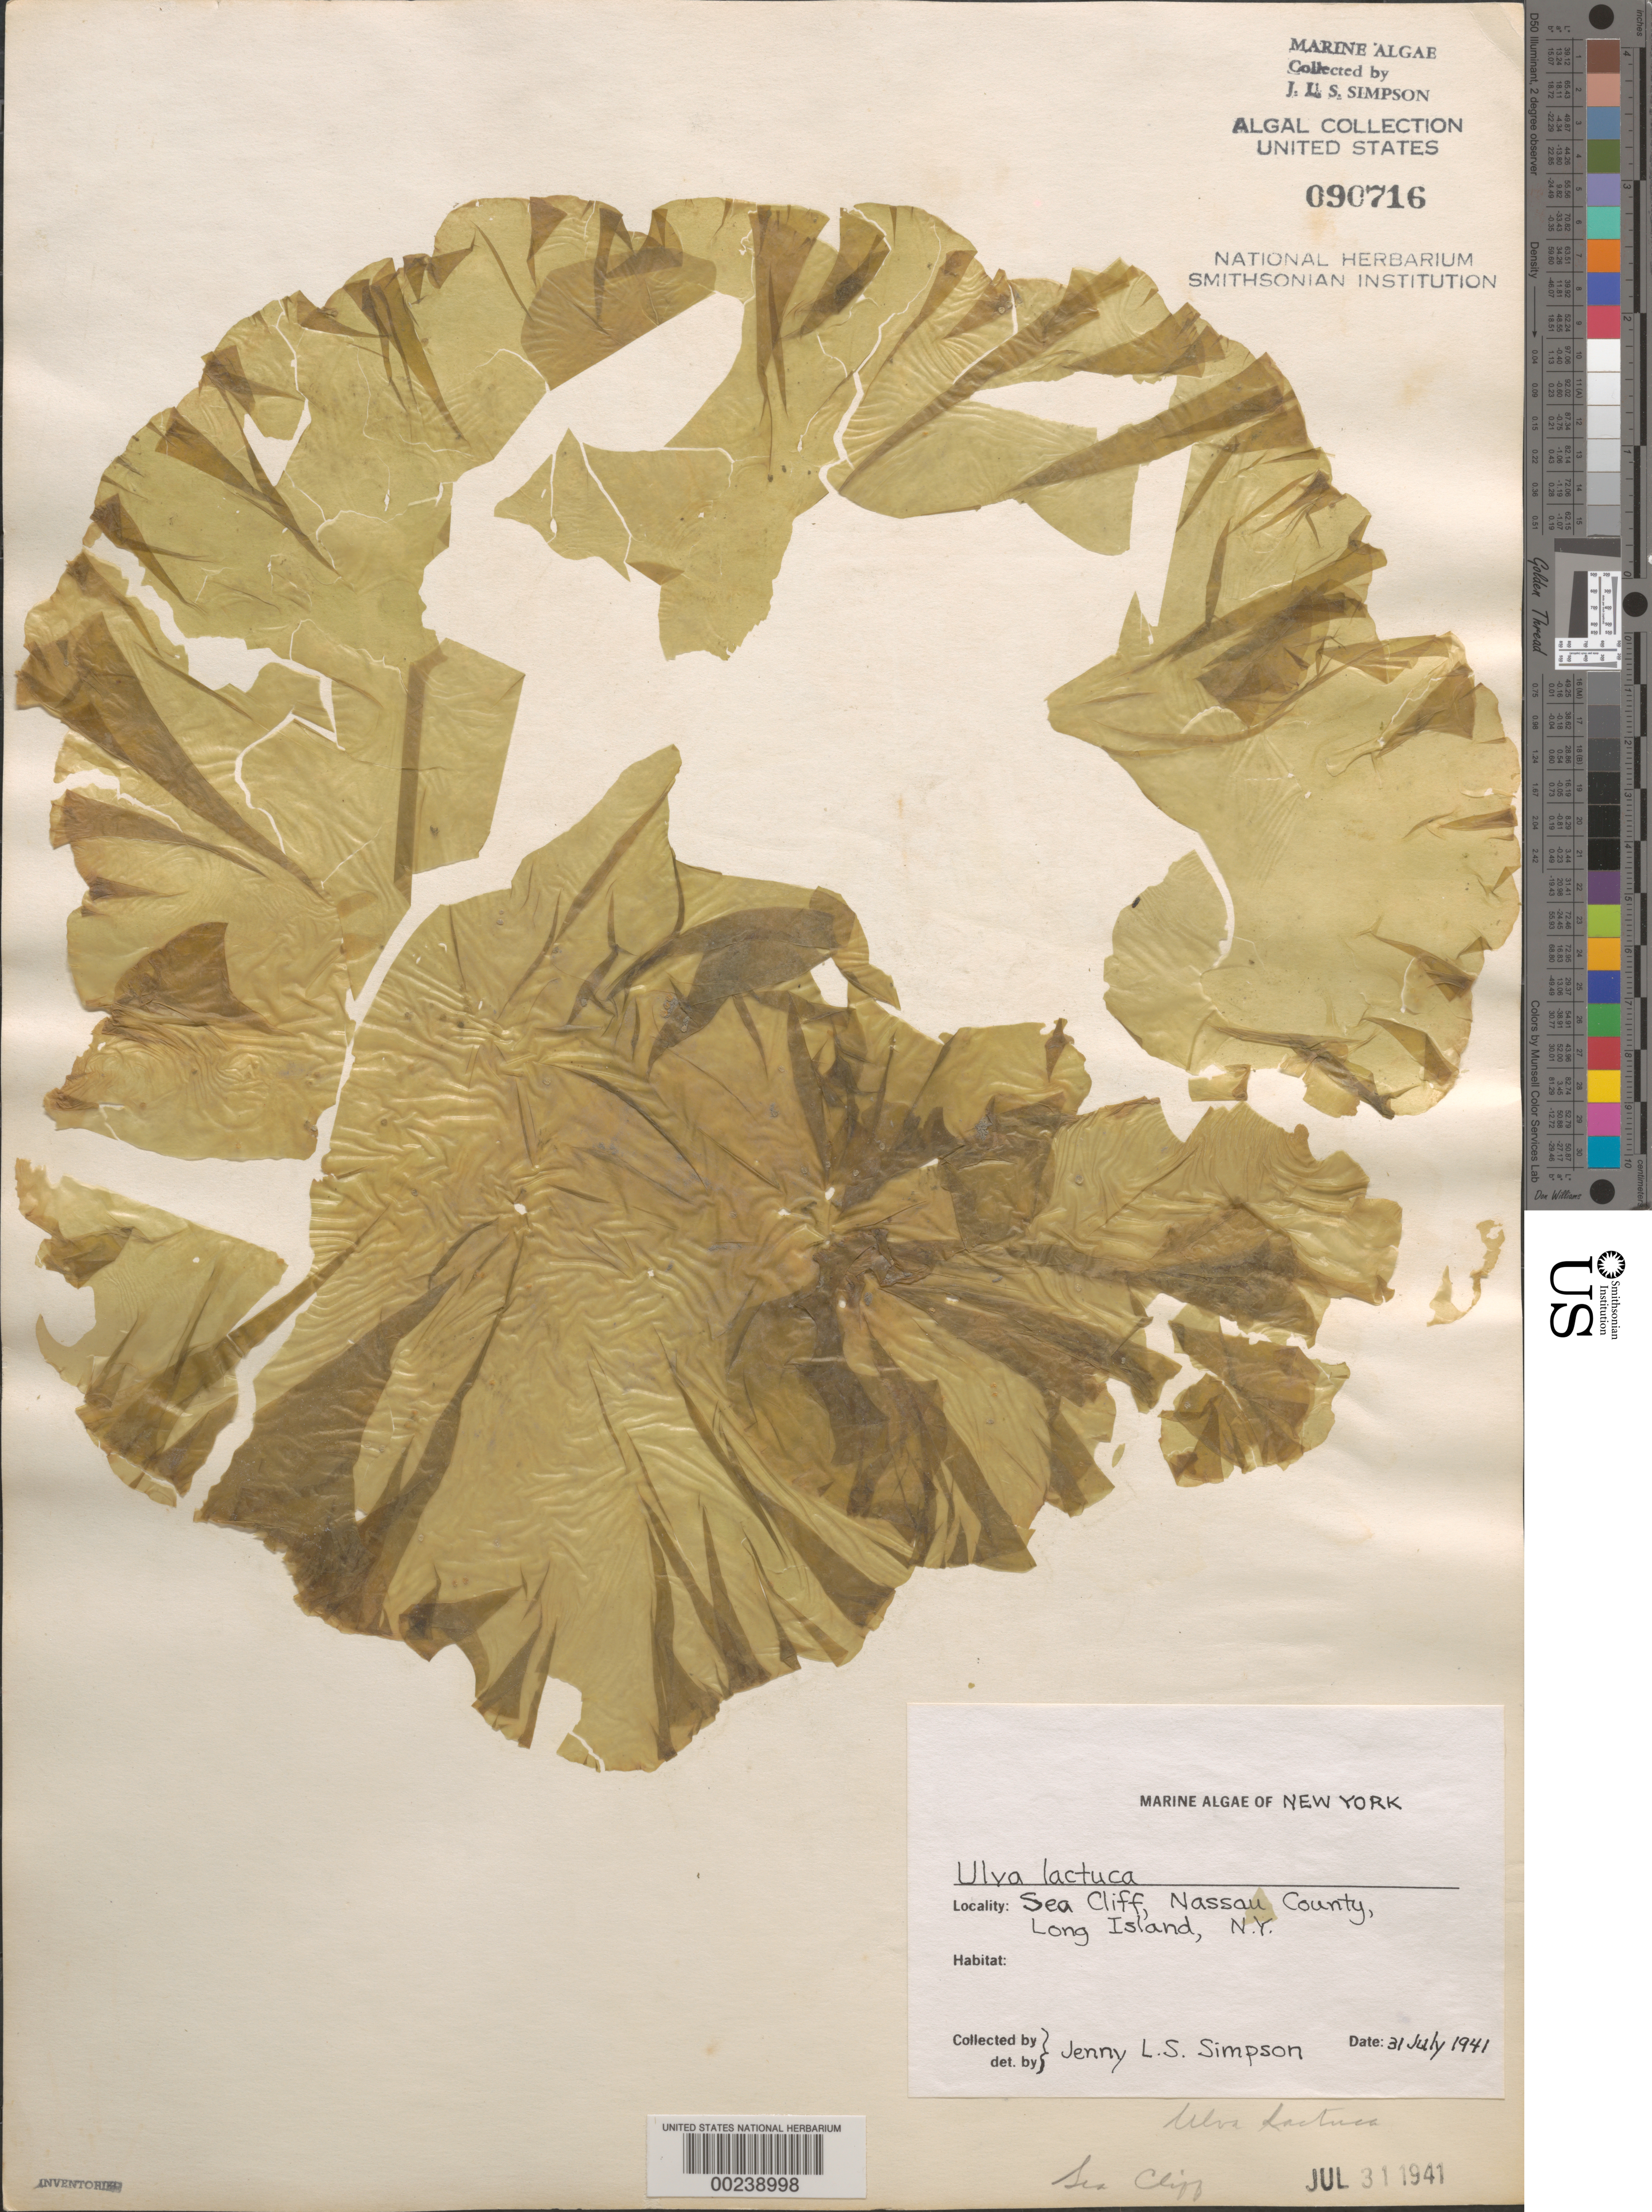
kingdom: Plantae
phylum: Chlorophyta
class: Ulvophyceae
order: Ulvales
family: Ulvaceae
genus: Ulva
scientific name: Ulva lactuca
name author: L.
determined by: Simpson, J. L. S.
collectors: J. Simpson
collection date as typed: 31 Jul 1941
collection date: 1941-07-31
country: United States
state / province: New York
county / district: Nassau County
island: Long Island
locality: Sea Cliff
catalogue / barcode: US 90716